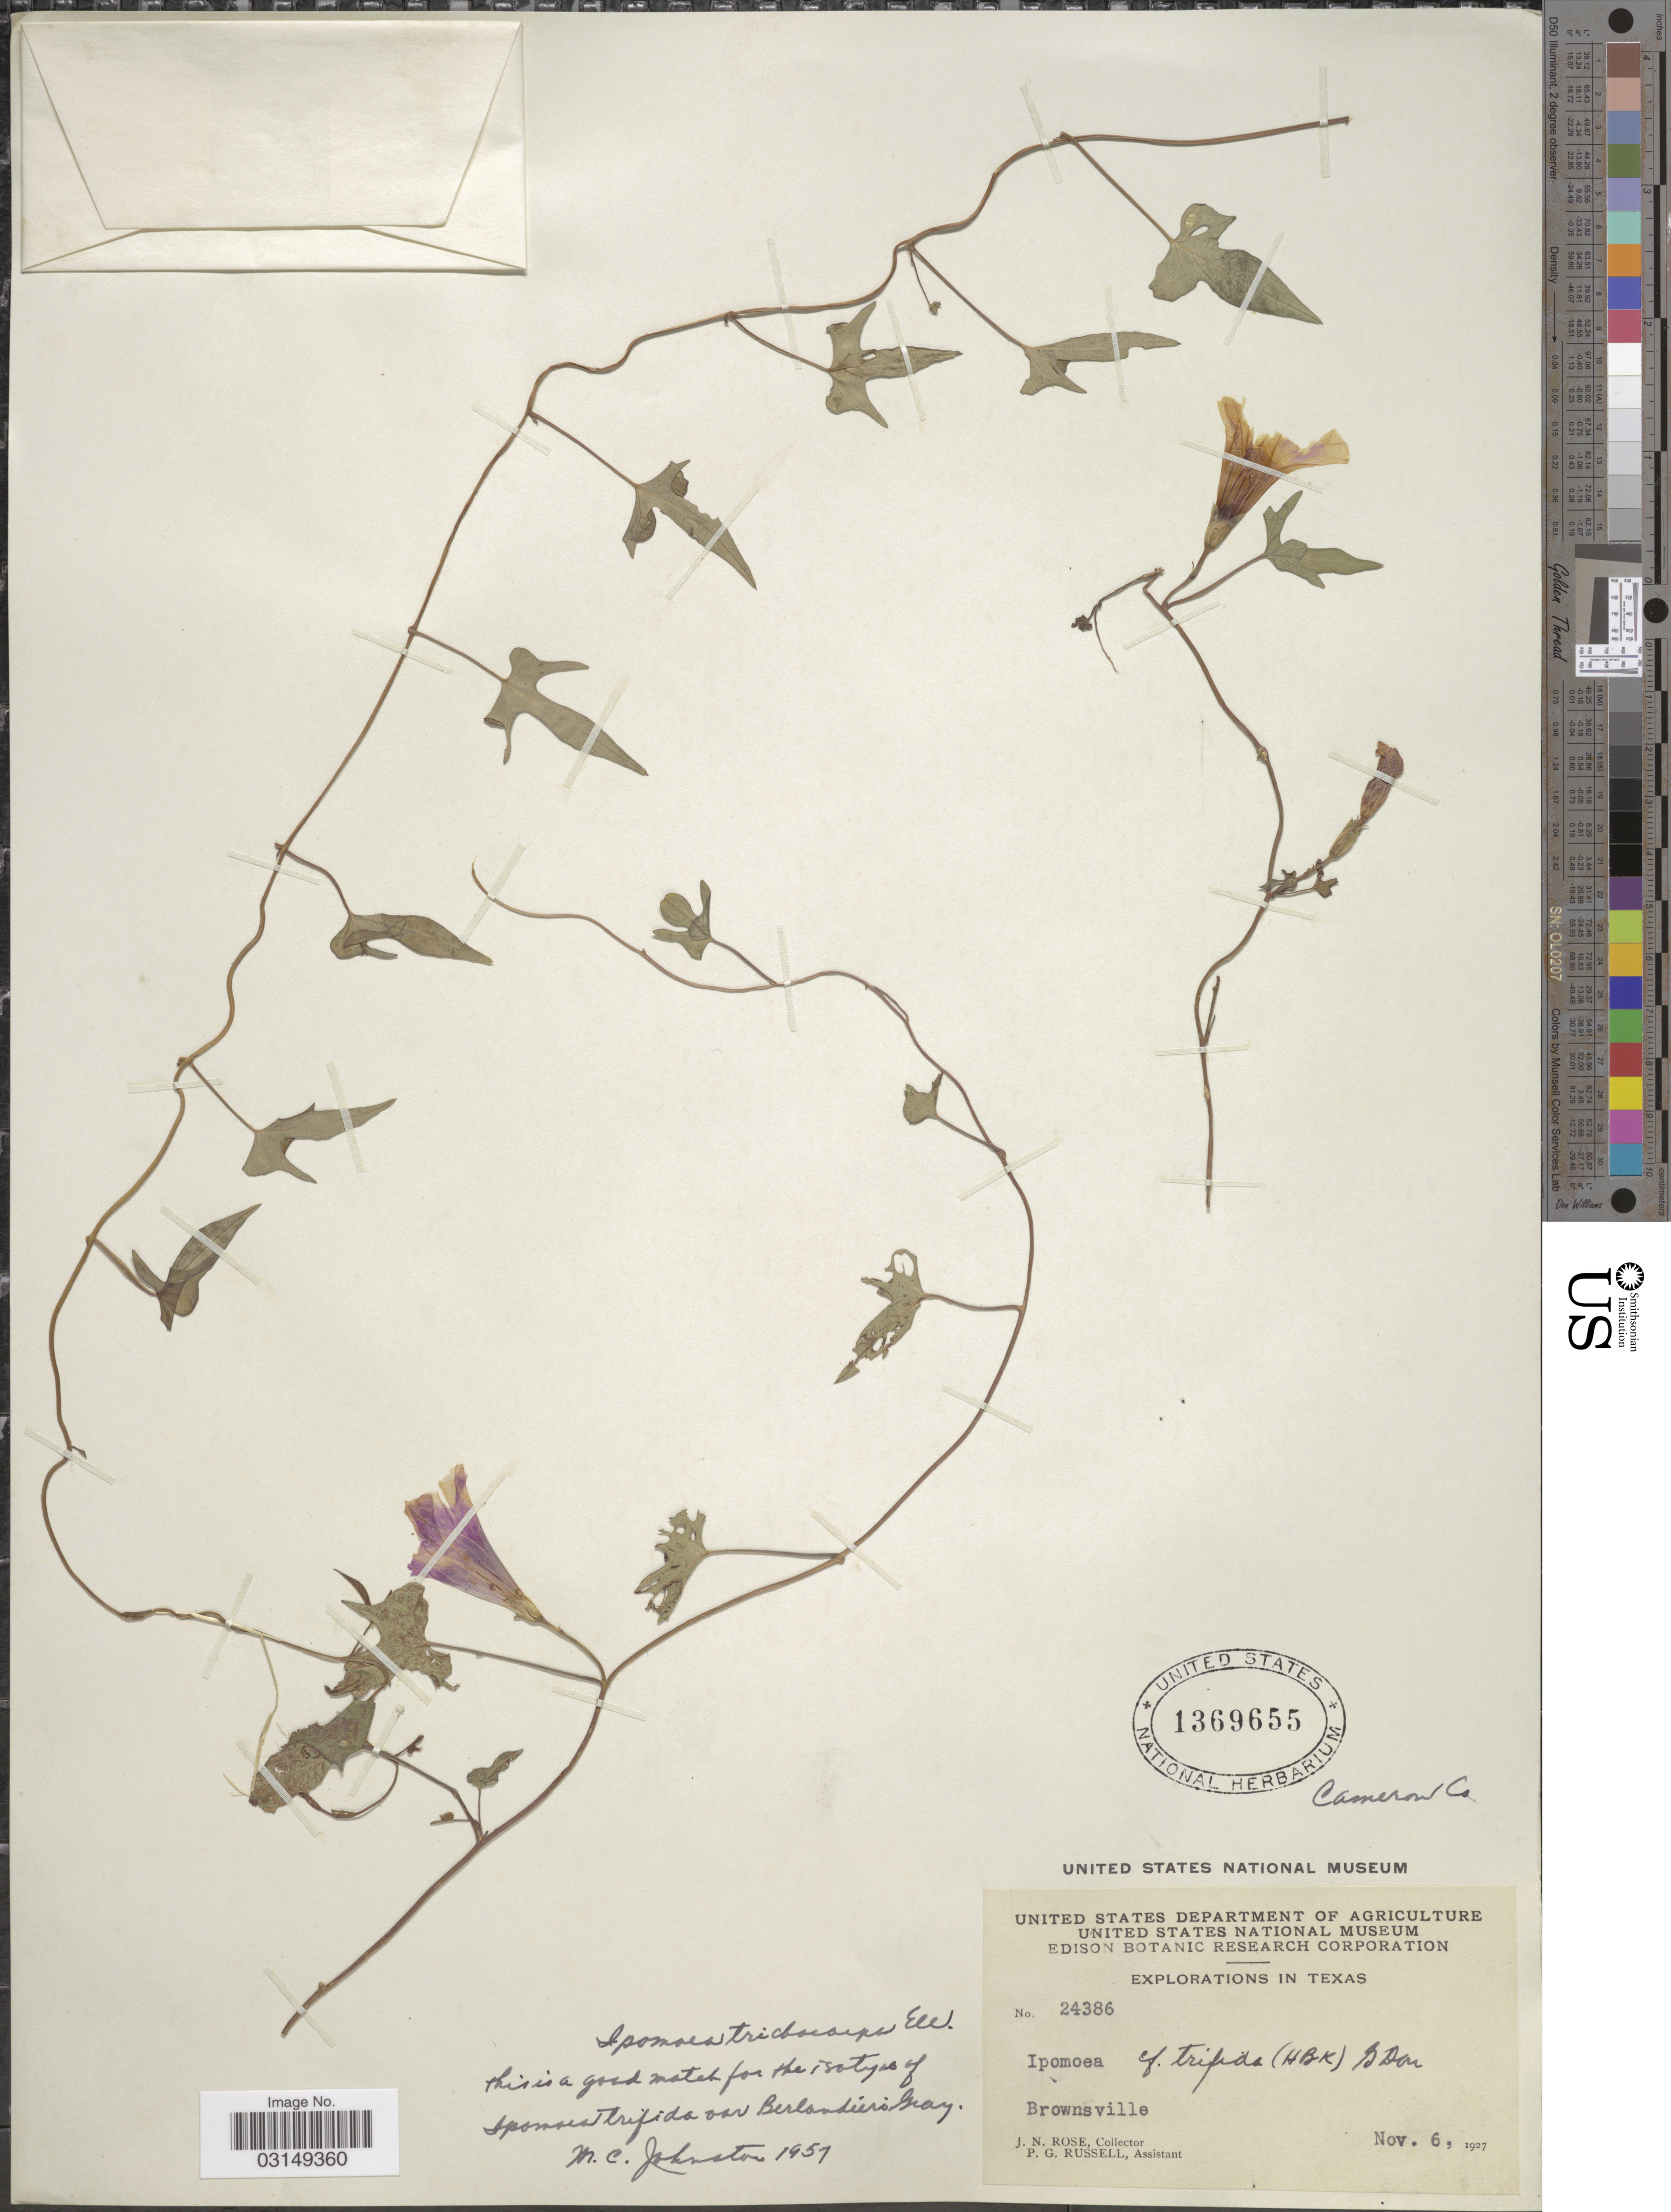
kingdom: Plantae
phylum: Tracheophyta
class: Magnoliopsida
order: Solanales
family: Convolvulaceae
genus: Ipomoea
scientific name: Ipomoea trichocarpa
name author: Elliott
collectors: J. N. Rose & P. G. Russell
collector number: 24386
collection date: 1927-11-06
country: United States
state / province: Texas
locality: Brownsville.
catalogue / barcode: US 1369655